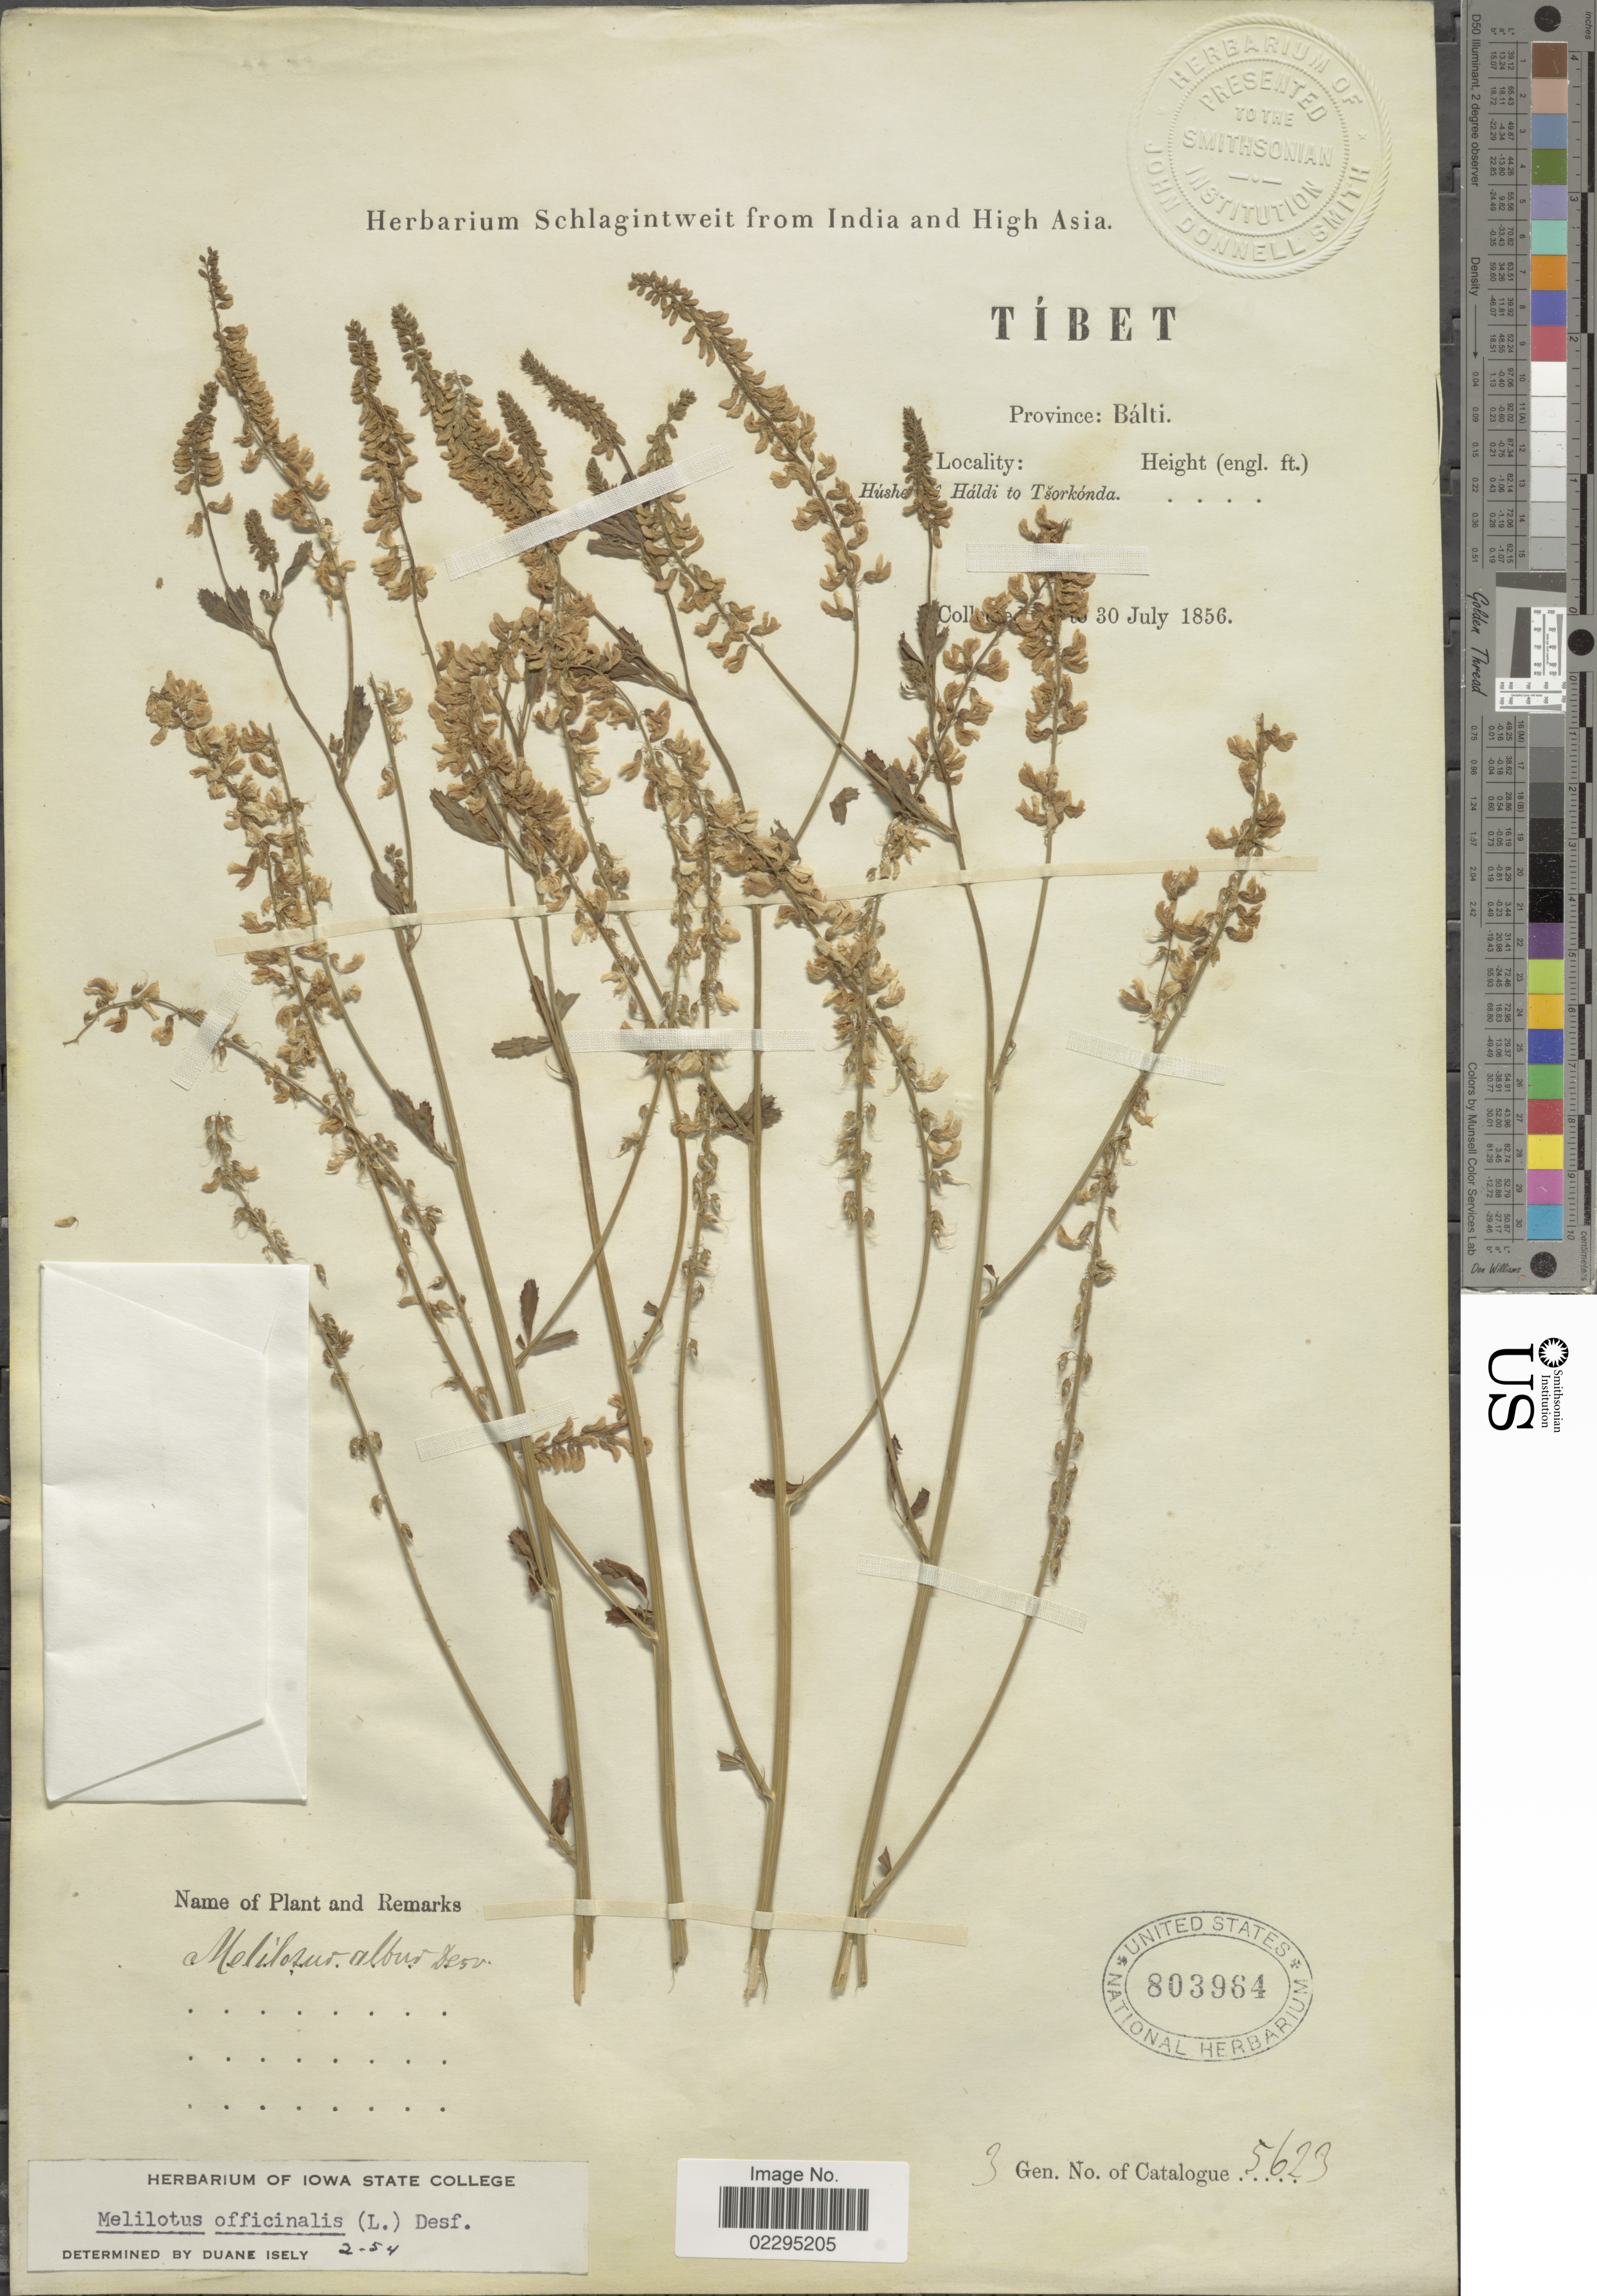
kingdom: Plantae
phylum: Tracheophyta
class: Magnoliopsida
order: Fabales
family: Fabaceae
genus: Melilotus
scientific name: Melilotus officinalis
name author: (L.) Lam.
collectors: ex herb. Schlagintweit from India and High Asia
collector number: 5623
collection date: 1856-07-30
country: China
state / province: Xizang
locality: Tibet. Province : Balti. Hush [illegible text] Haldi to Tsorkonda.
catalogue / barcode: US 803964